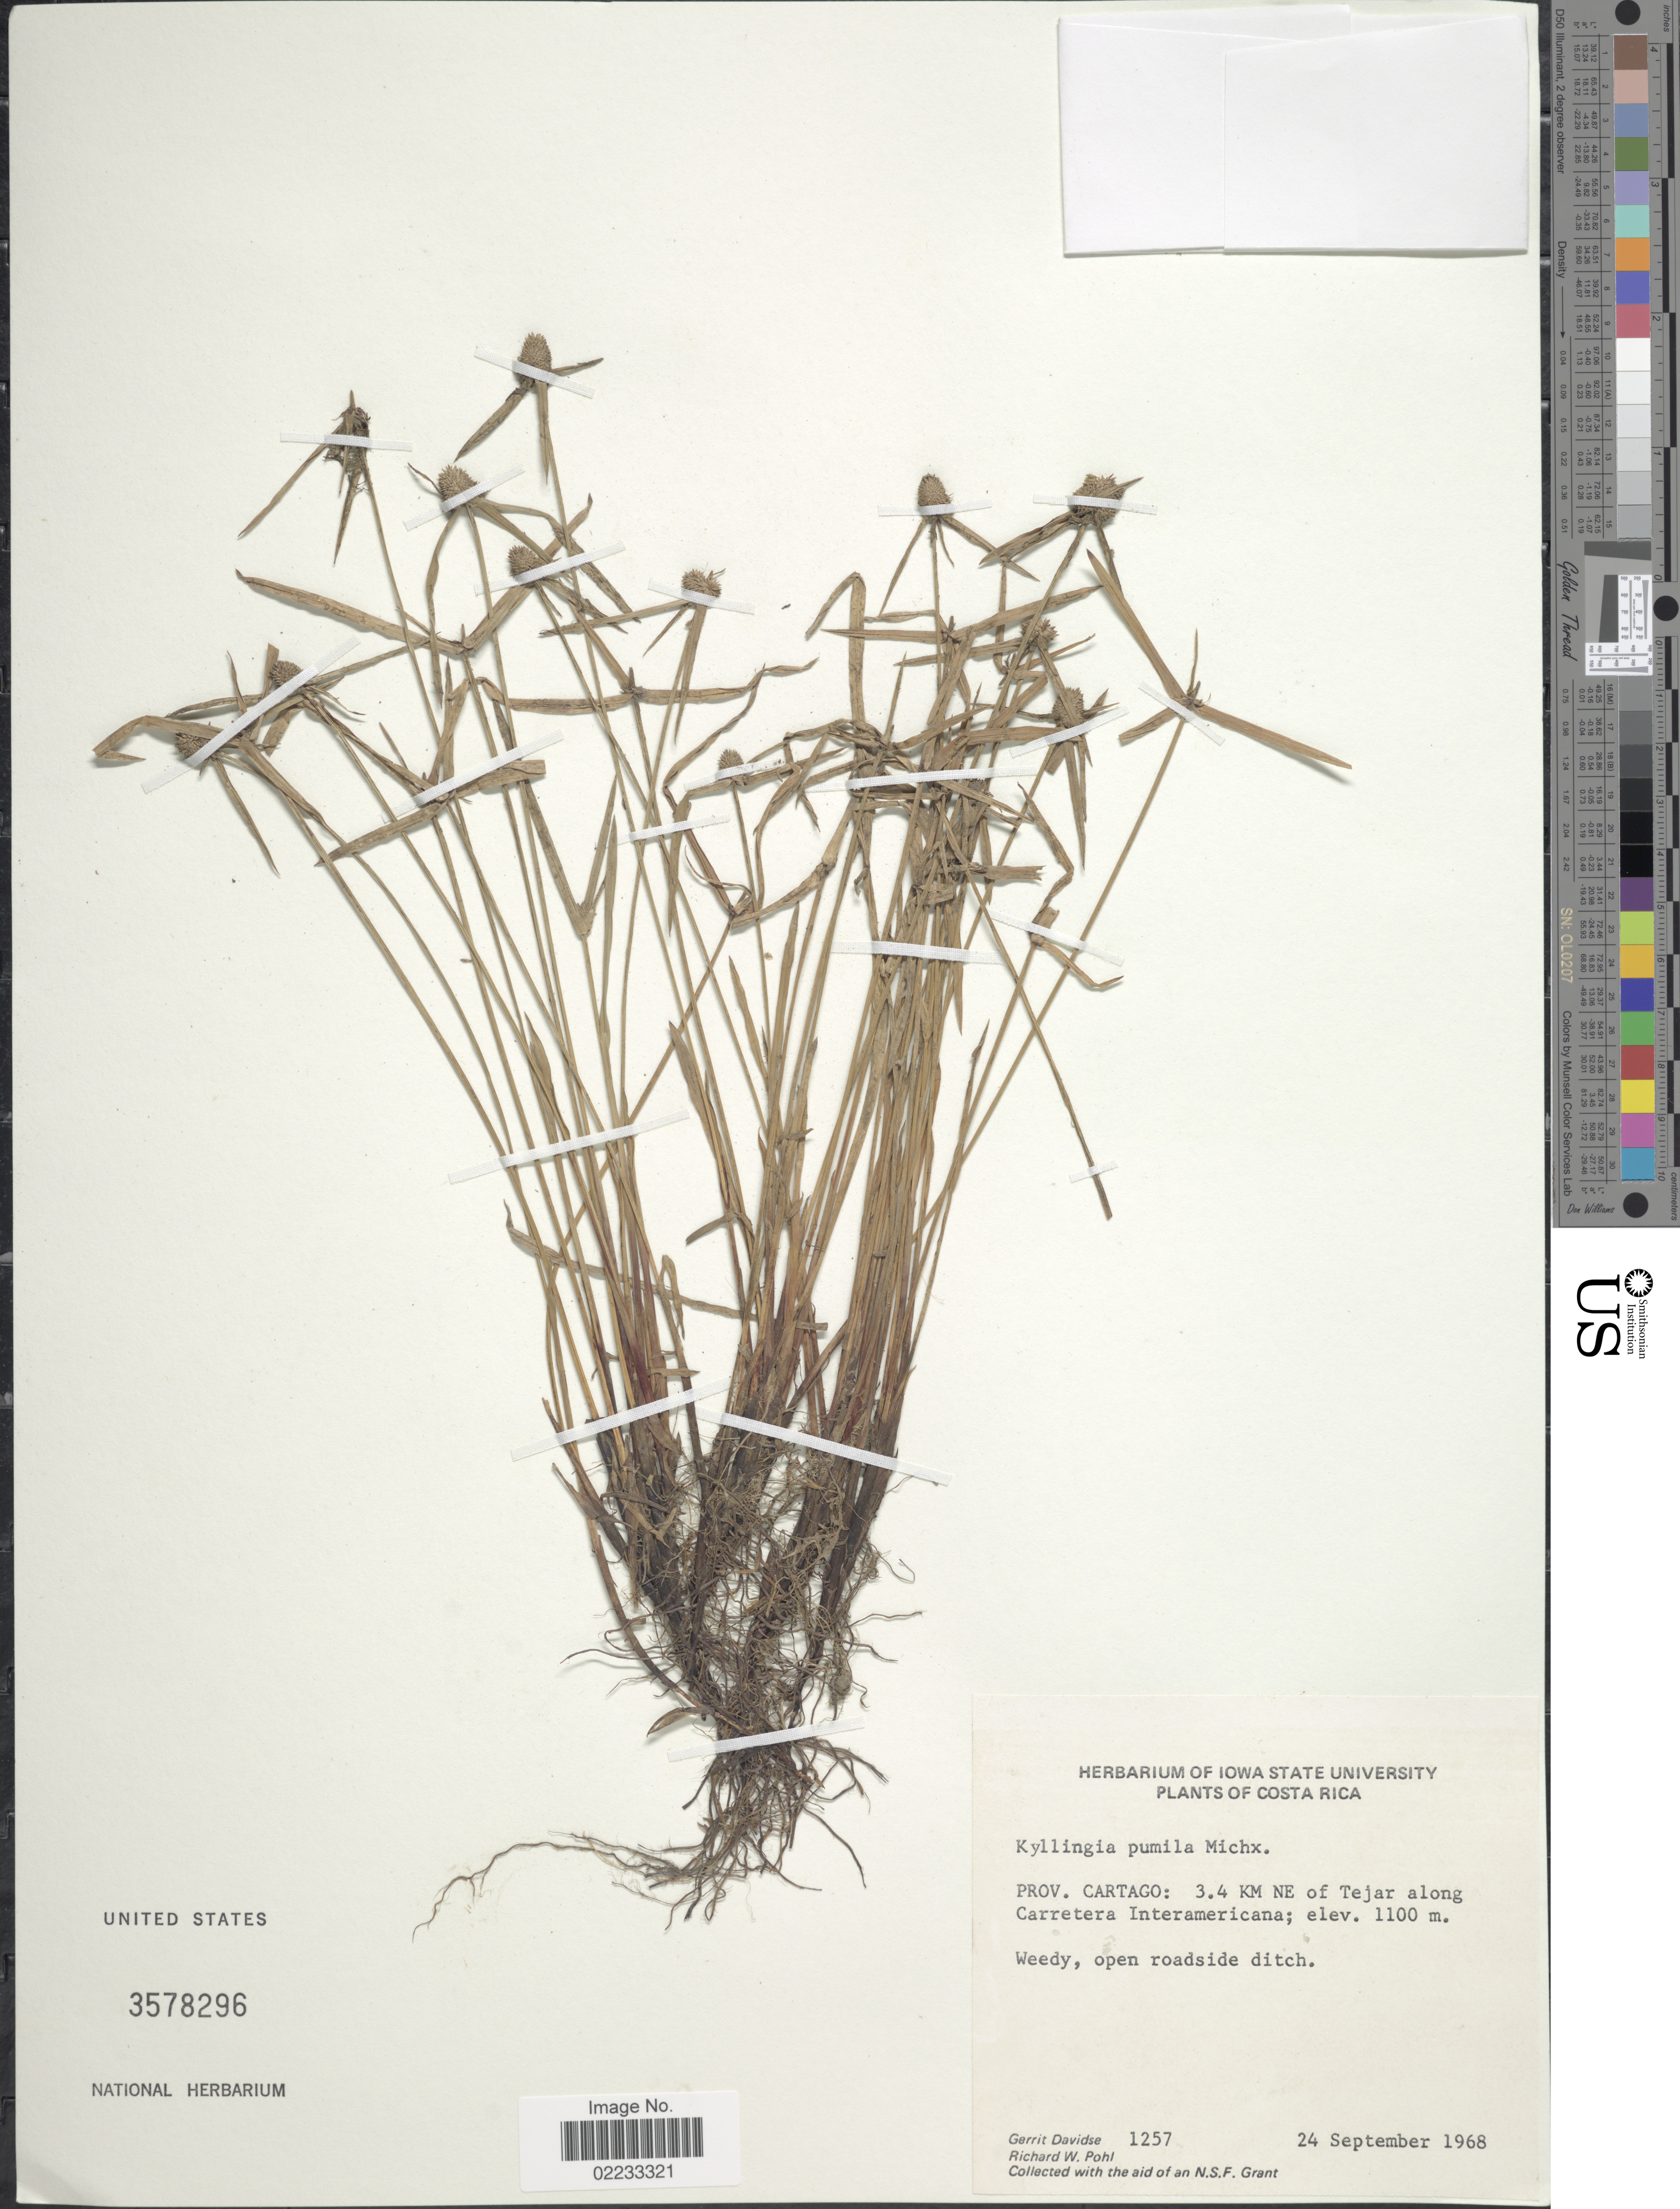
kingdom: Plantae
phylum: Tracheophyta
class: Liliopsida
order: Poales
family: Cyperaceae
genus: Cyperus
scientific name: Cyperus hortensis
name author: (Salzm. ex Steud.) Dorr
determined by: Strong, Mark T., (BOT), Smithsonian Institution - National Museum of Natural History (UNITED STATES)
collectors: G. Davidse & R. W. Pohl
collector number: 1257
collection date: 1968-09-24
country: Costa Rica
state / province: Cartago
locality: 3.4 Km NE of Tejar along Carretera Interamericana, open roadside ditch.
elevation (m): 1100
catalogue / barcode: US 3578296